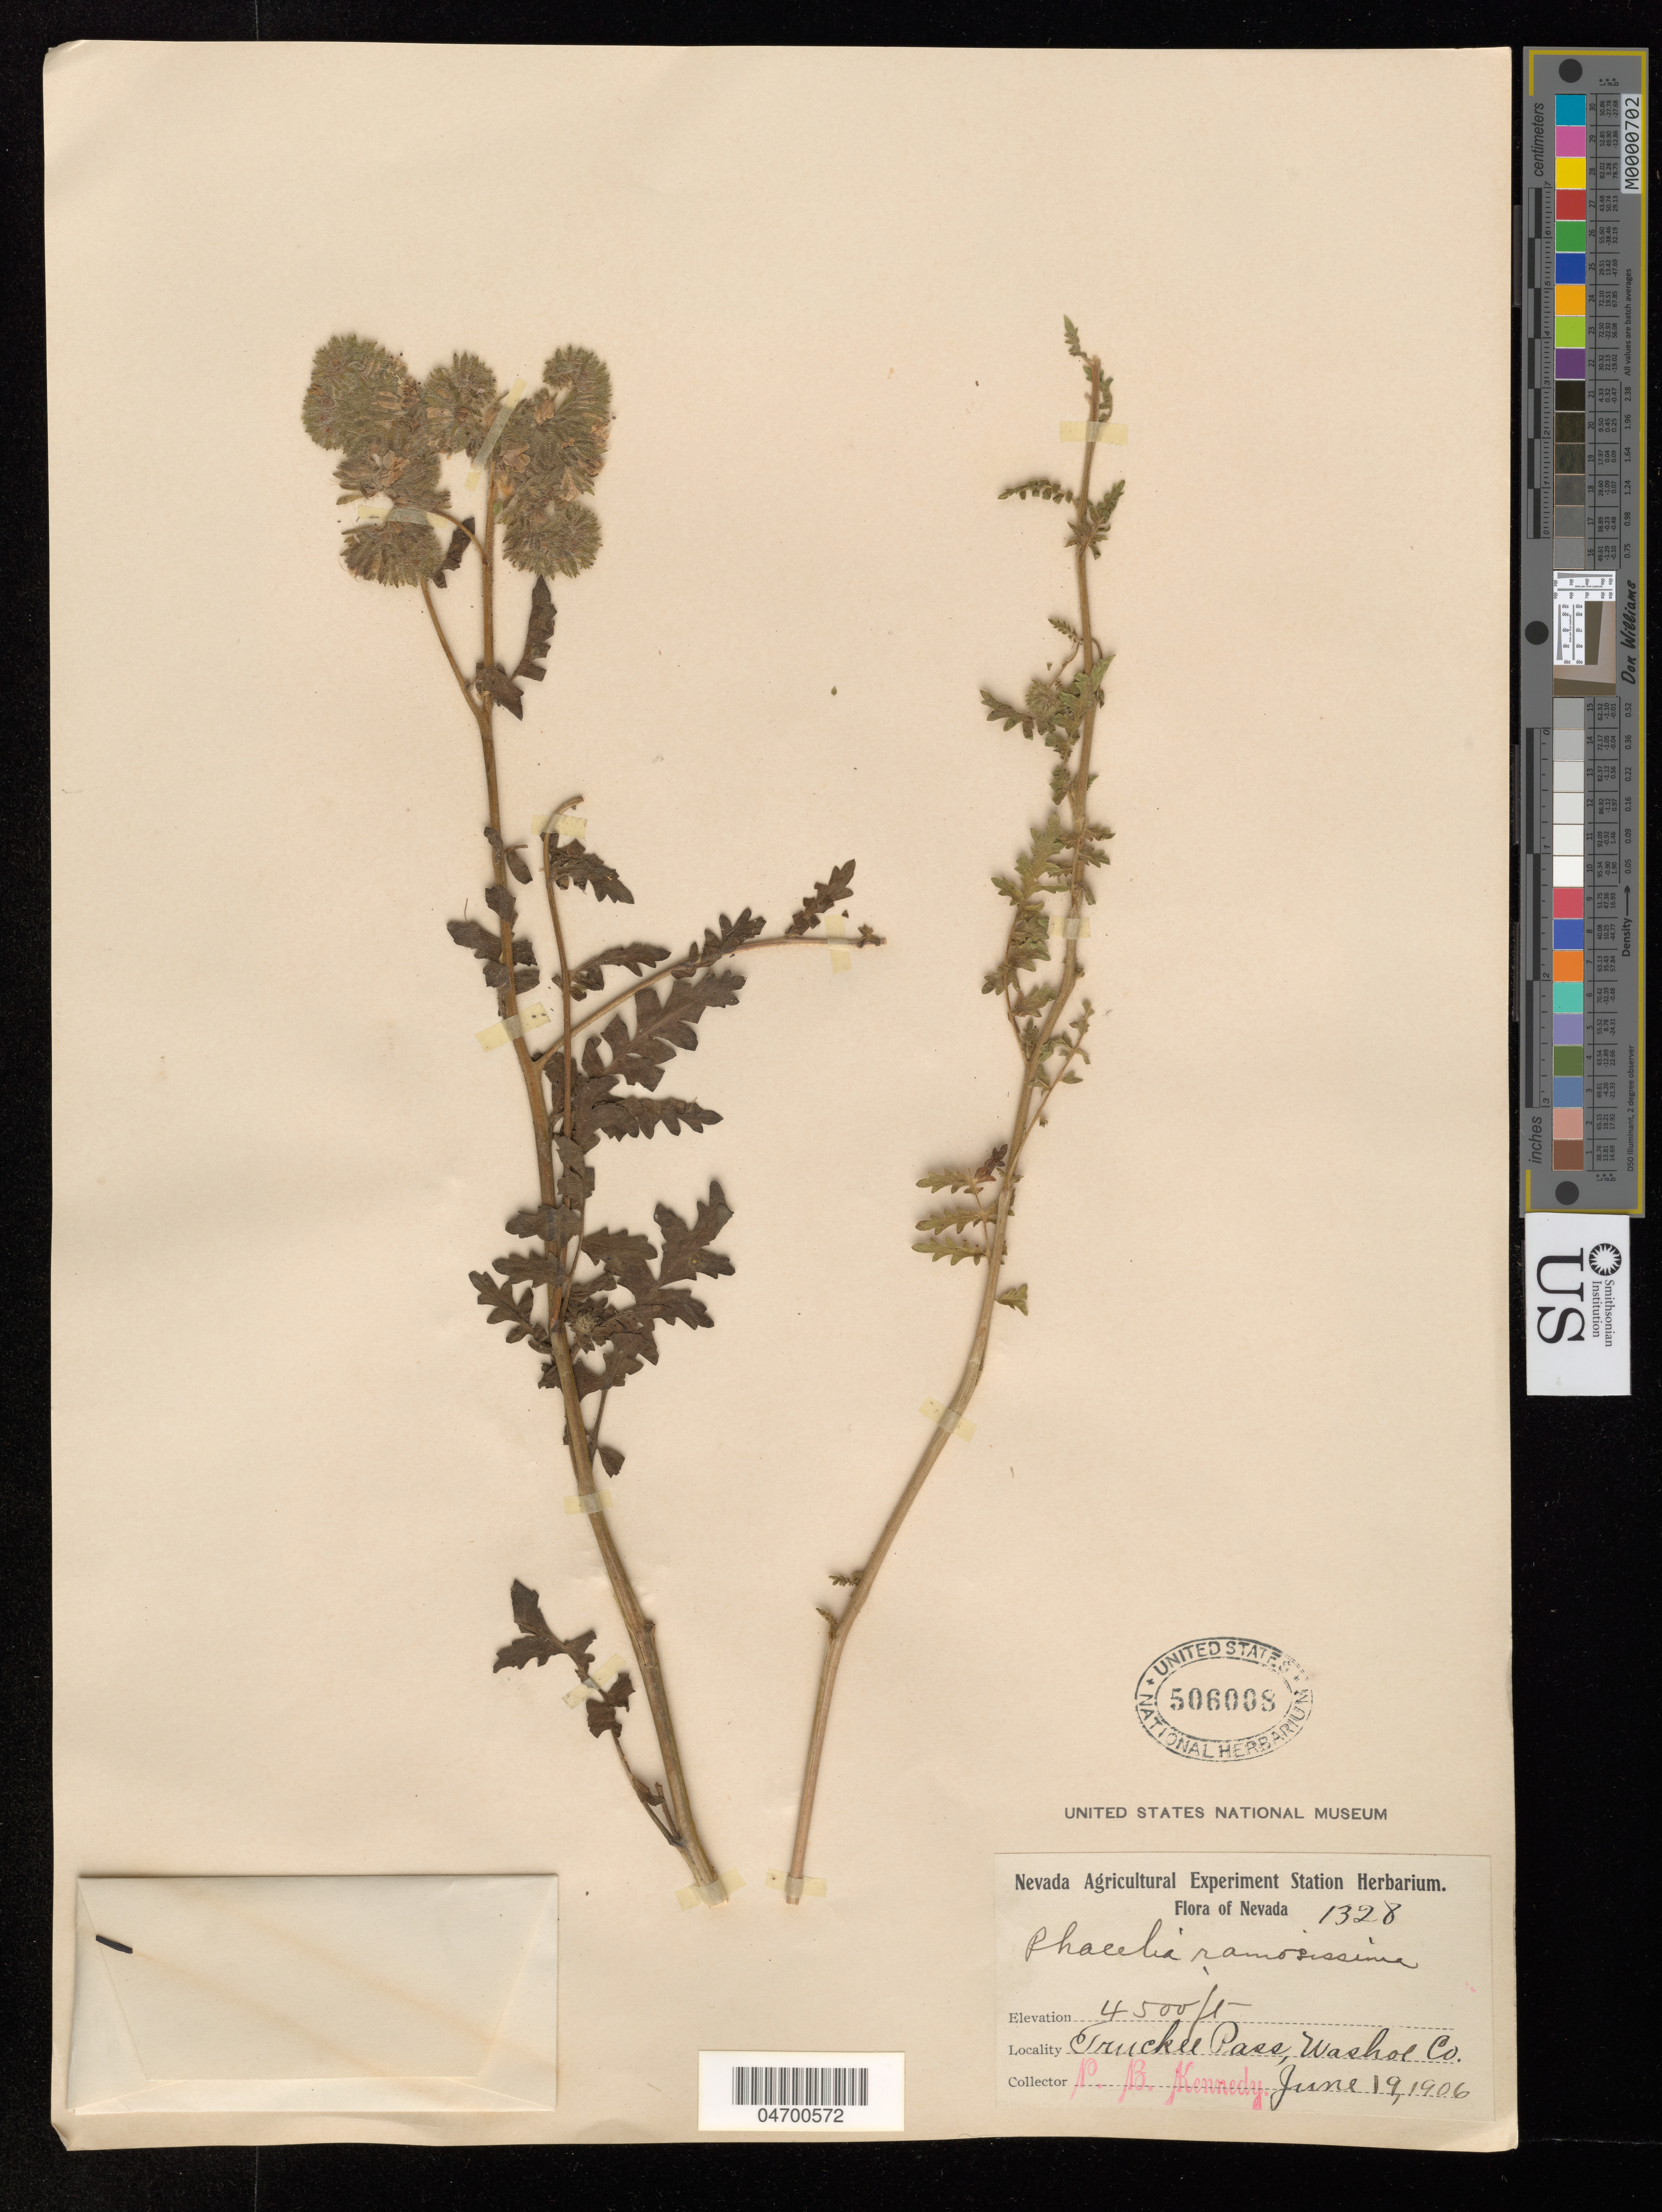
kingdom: Plantae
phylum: Tracheophyta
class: Magnoliopsida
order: Boraginales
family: Hydrophyllaceae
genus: Phacelia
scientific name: Phacelia ramosissima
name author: Douglas ex Lehm.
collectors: P. B. Kennedy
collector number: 1328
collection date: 1906-06-19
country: United States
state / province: Nevada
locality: Truckee Pass, Washoe Co.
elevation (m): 1372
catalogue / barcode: US 506008